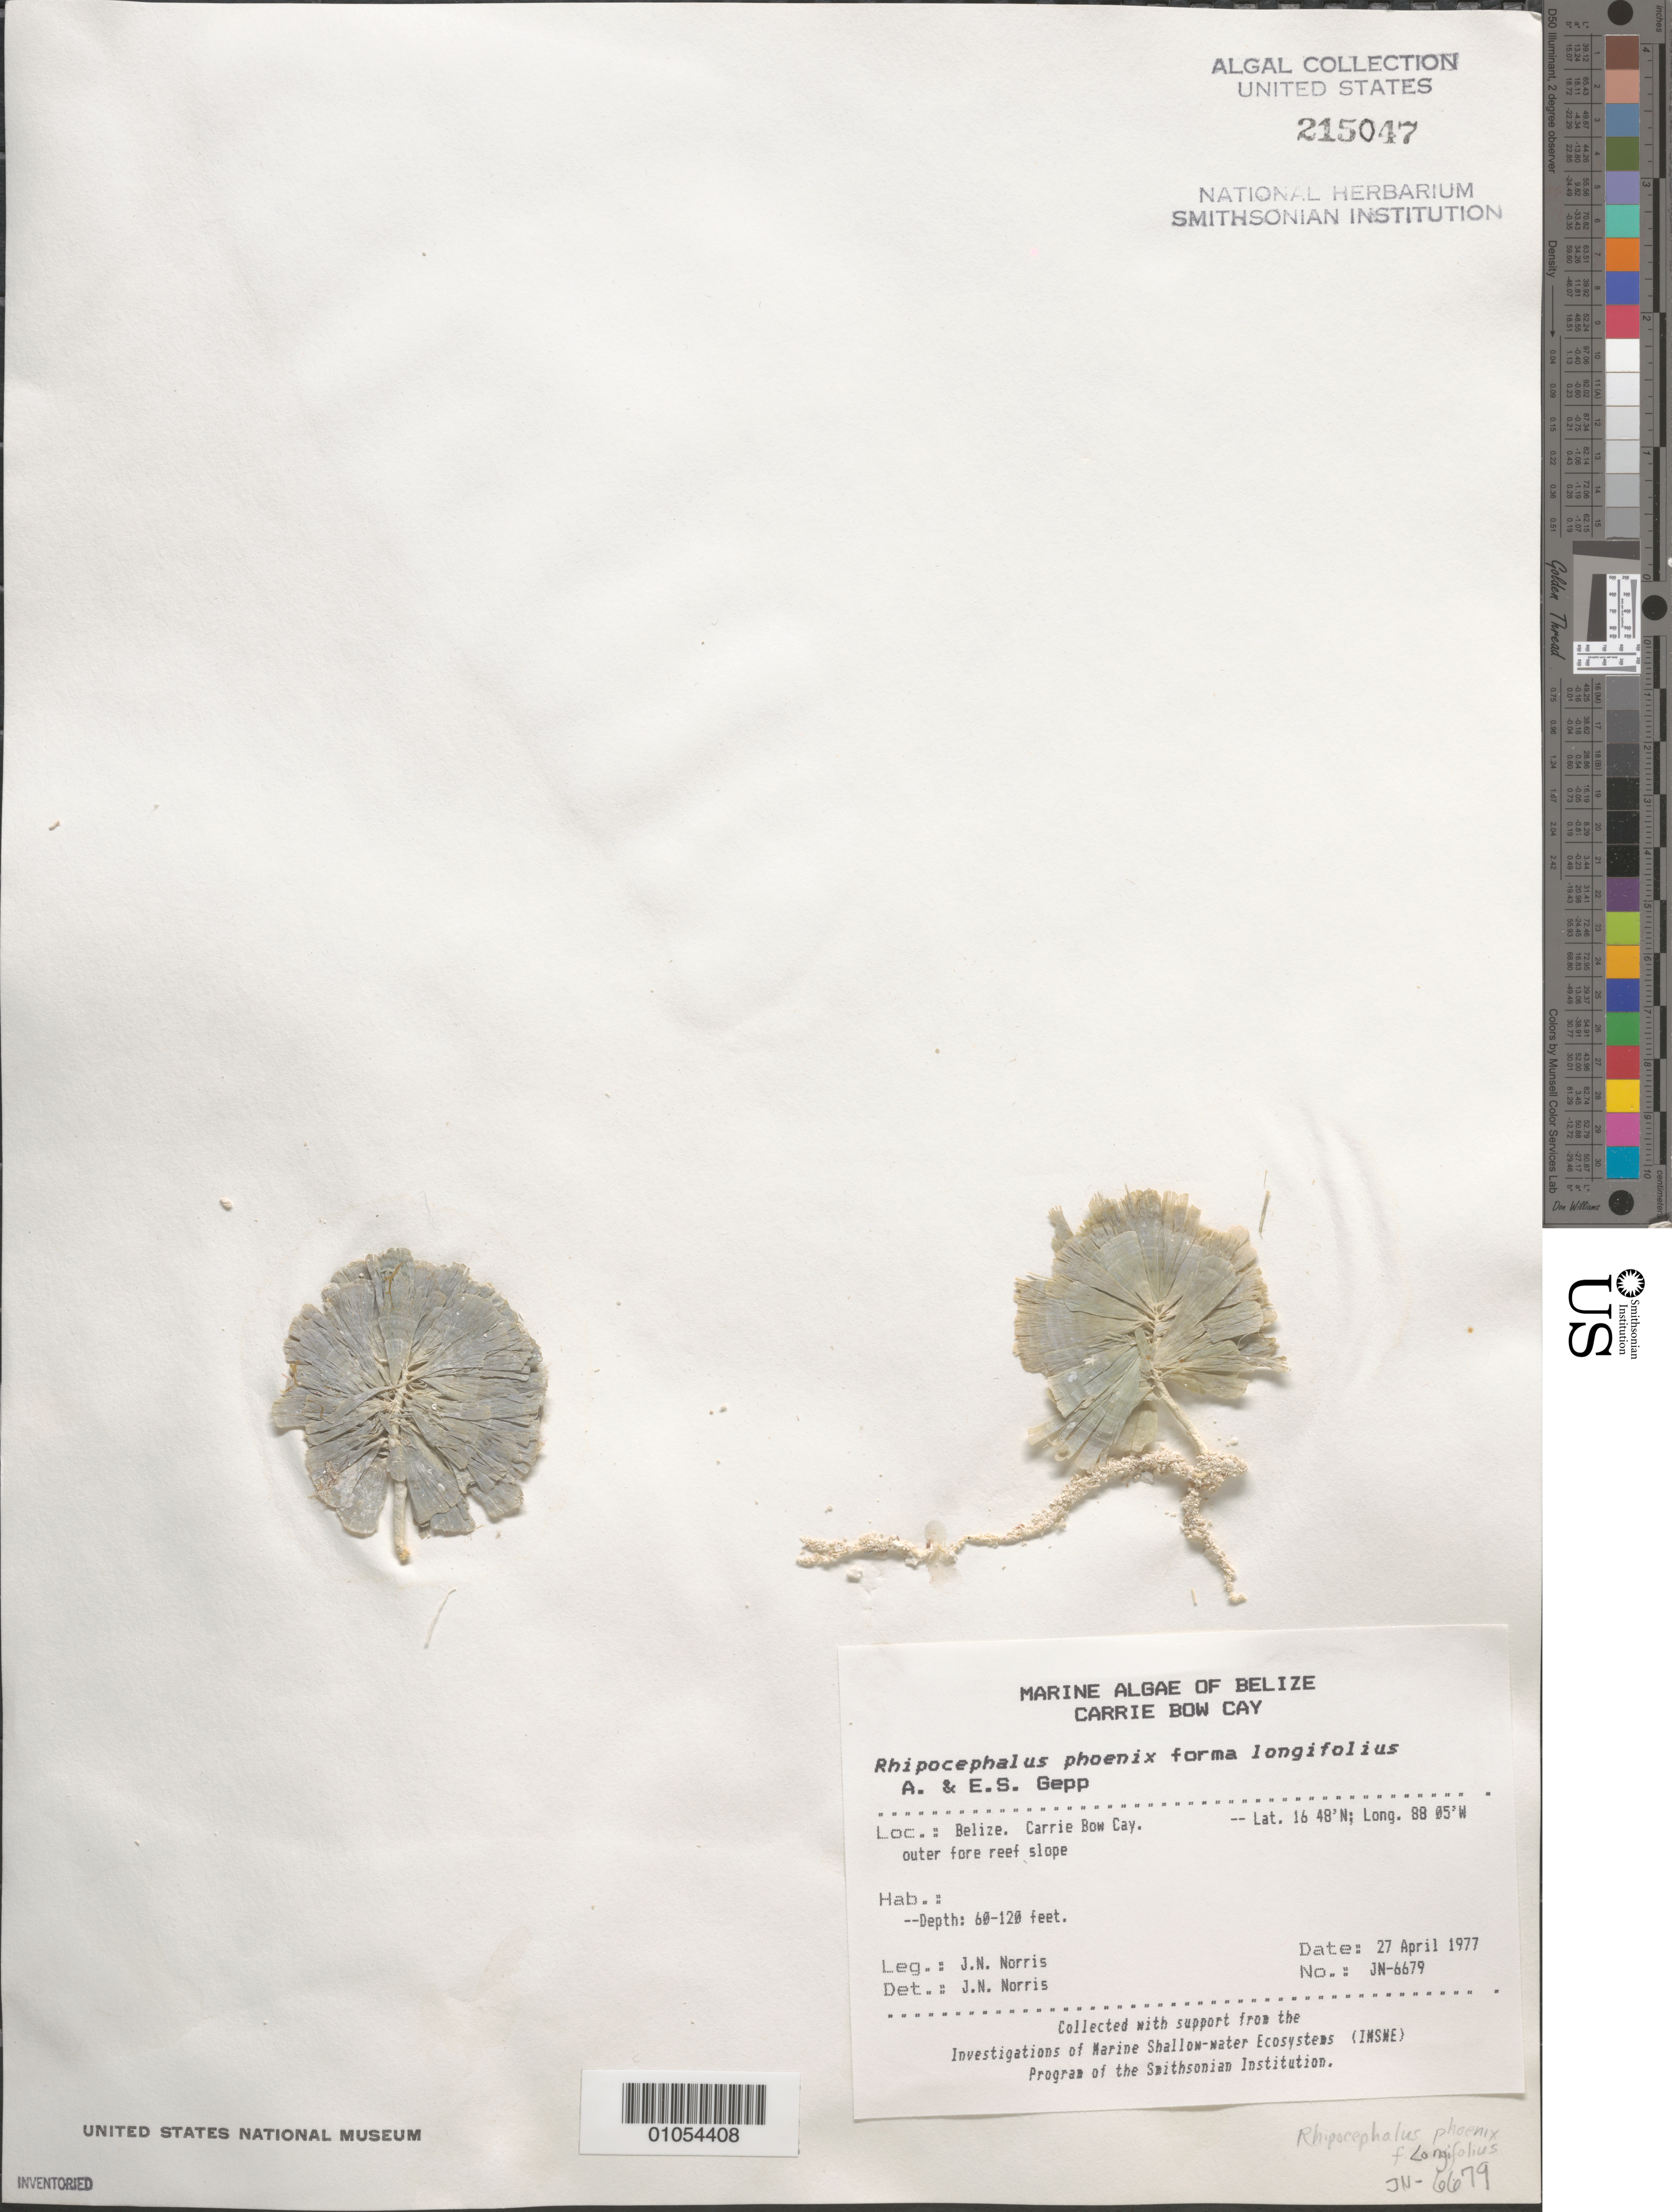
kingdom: Plantae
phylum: Chlorophyta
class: Ulvophyceae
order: Bryopsidales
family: Udoteaceae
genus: Rhipocephalus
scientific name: Rhipocephalus phoenix f. longifolius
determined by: Norris, James N.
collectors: J. N. Norris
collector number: JN-6679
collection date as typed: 27 Apr 1977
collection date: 1977-04-27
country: Belize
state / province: Stann Creek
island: Carrie Bow Cay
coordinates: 16 48'N, 88 05'W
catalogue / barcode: US 215047